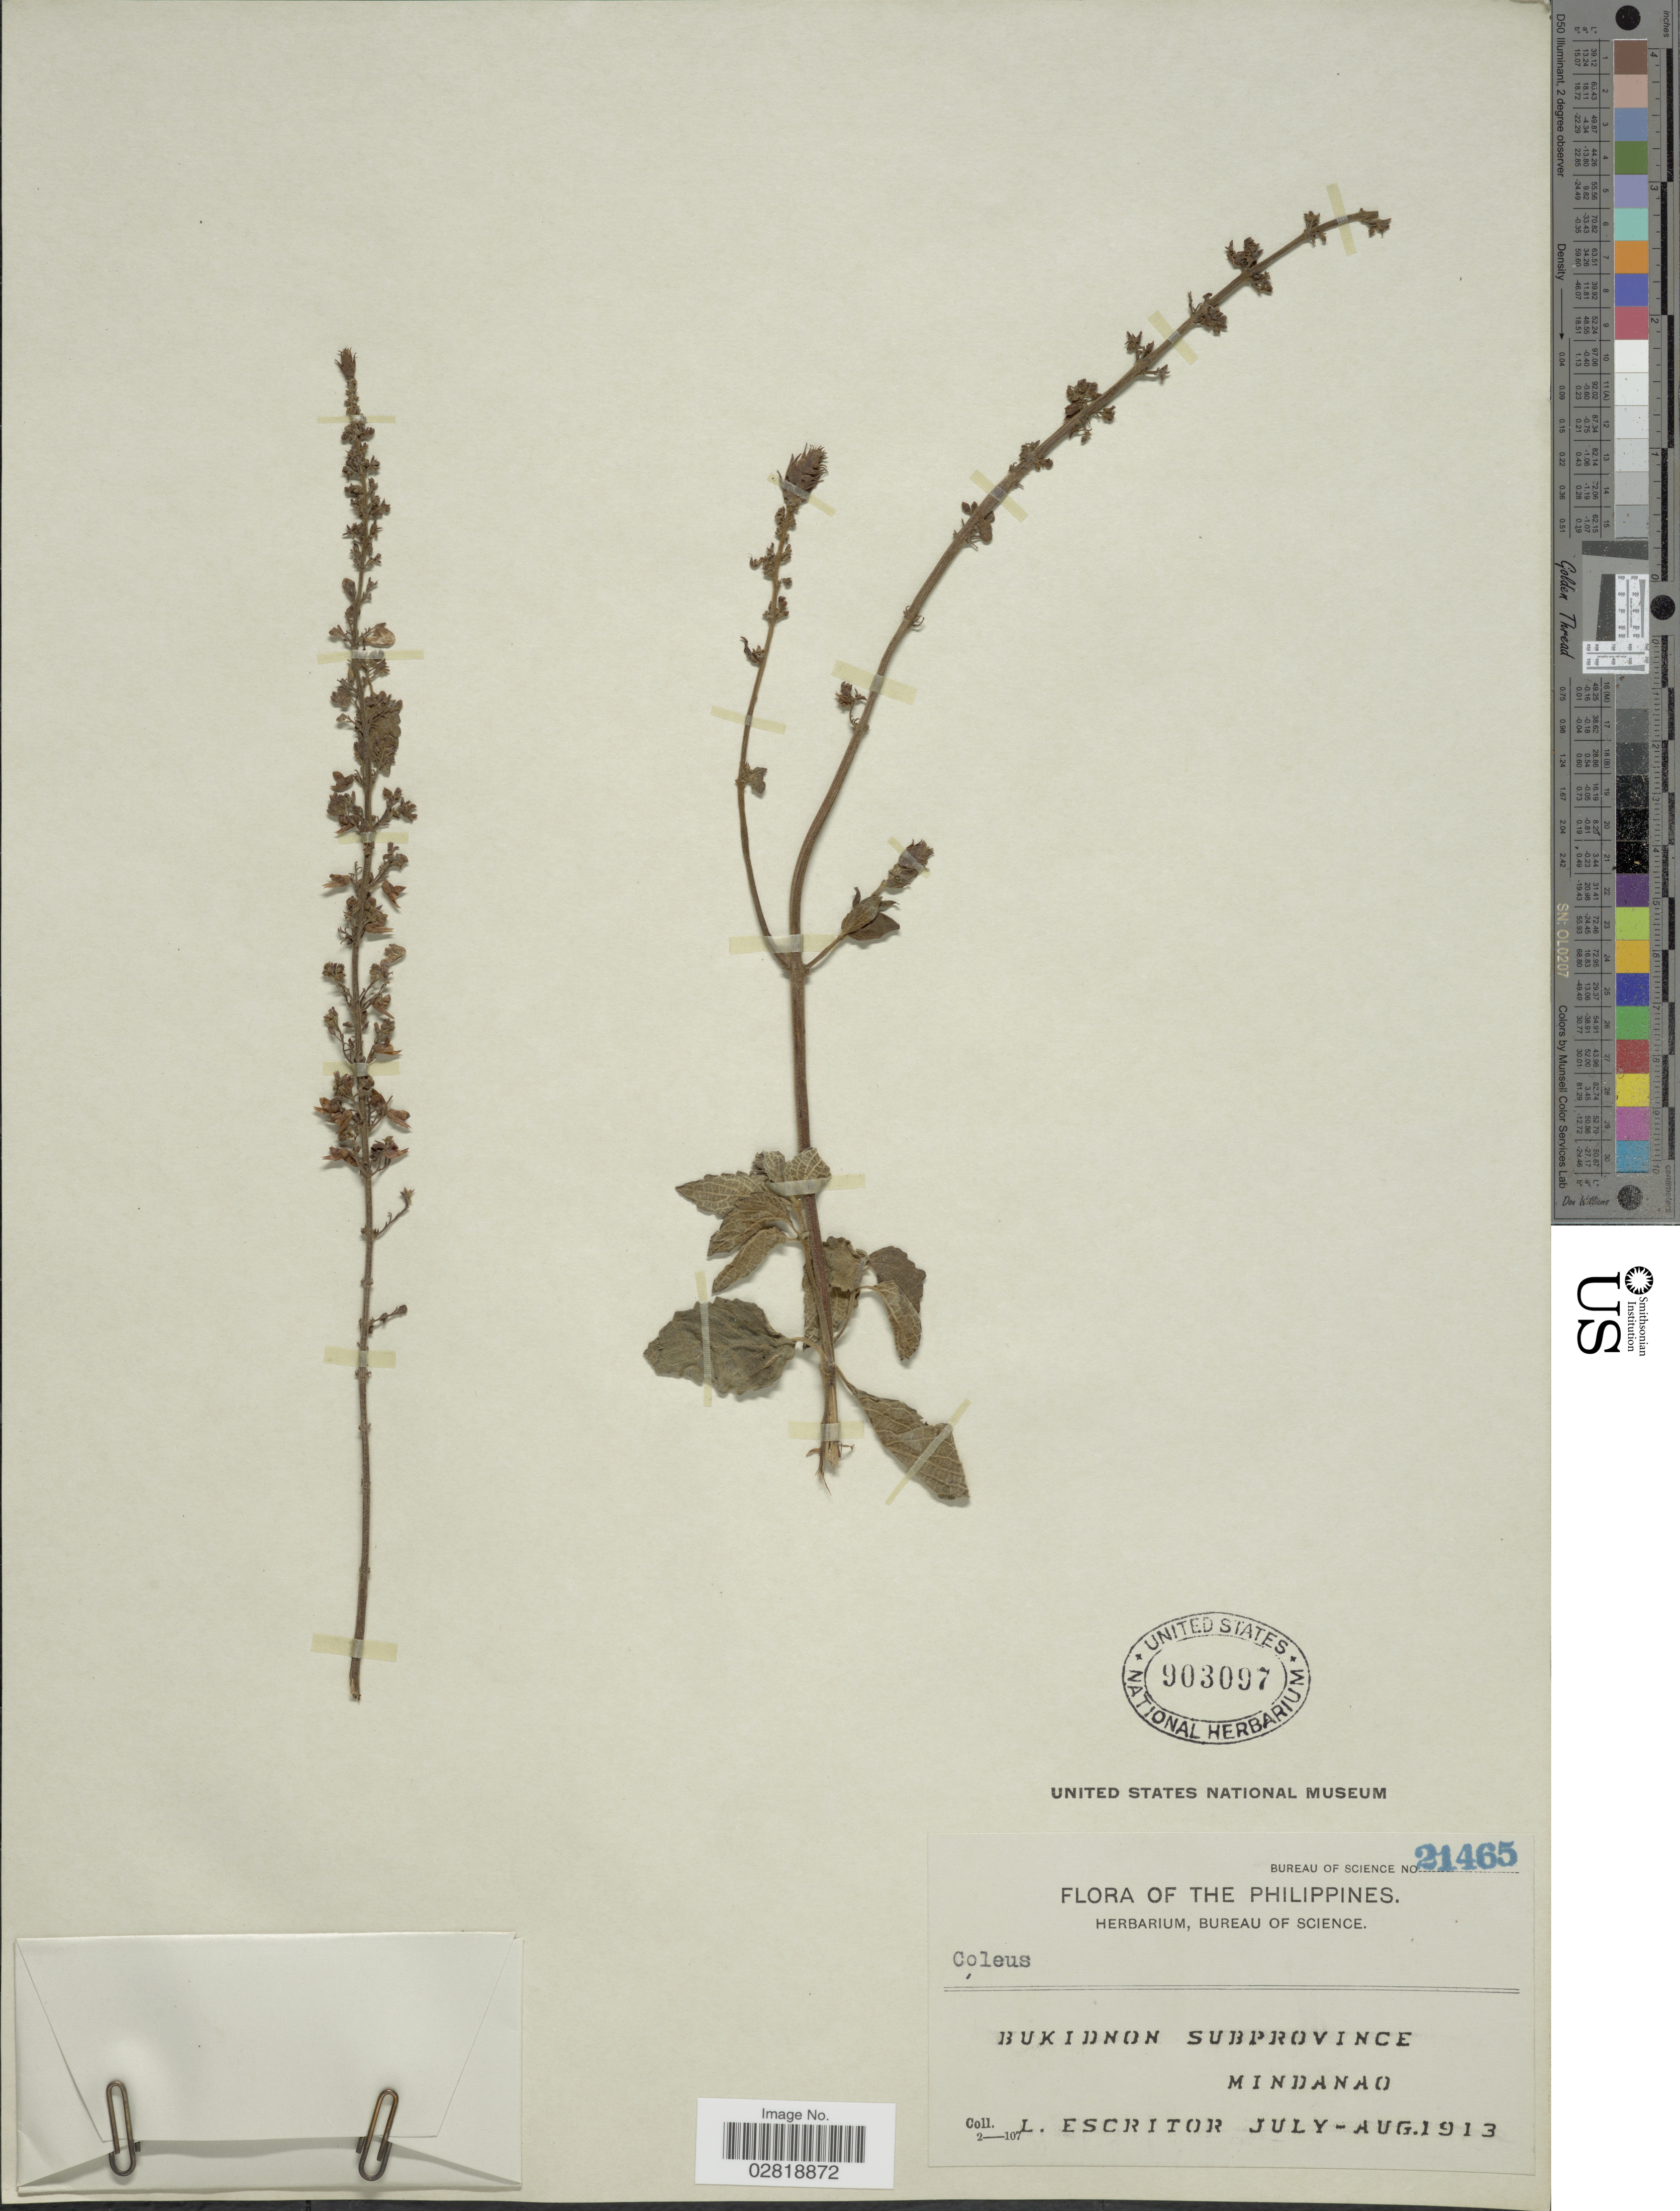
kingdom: Plantae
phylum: Tracheophyta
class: Magnoliopsida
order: Lamiales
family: Lamiaceae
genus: Plectranthus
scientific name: Plectranthus sp.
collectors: L. Escritor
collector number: Bureau of Science 21465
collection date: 1913-07/1913-08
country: Philippines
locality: Bukidnon Subprovince. Mindanao.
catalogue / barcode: US 903097